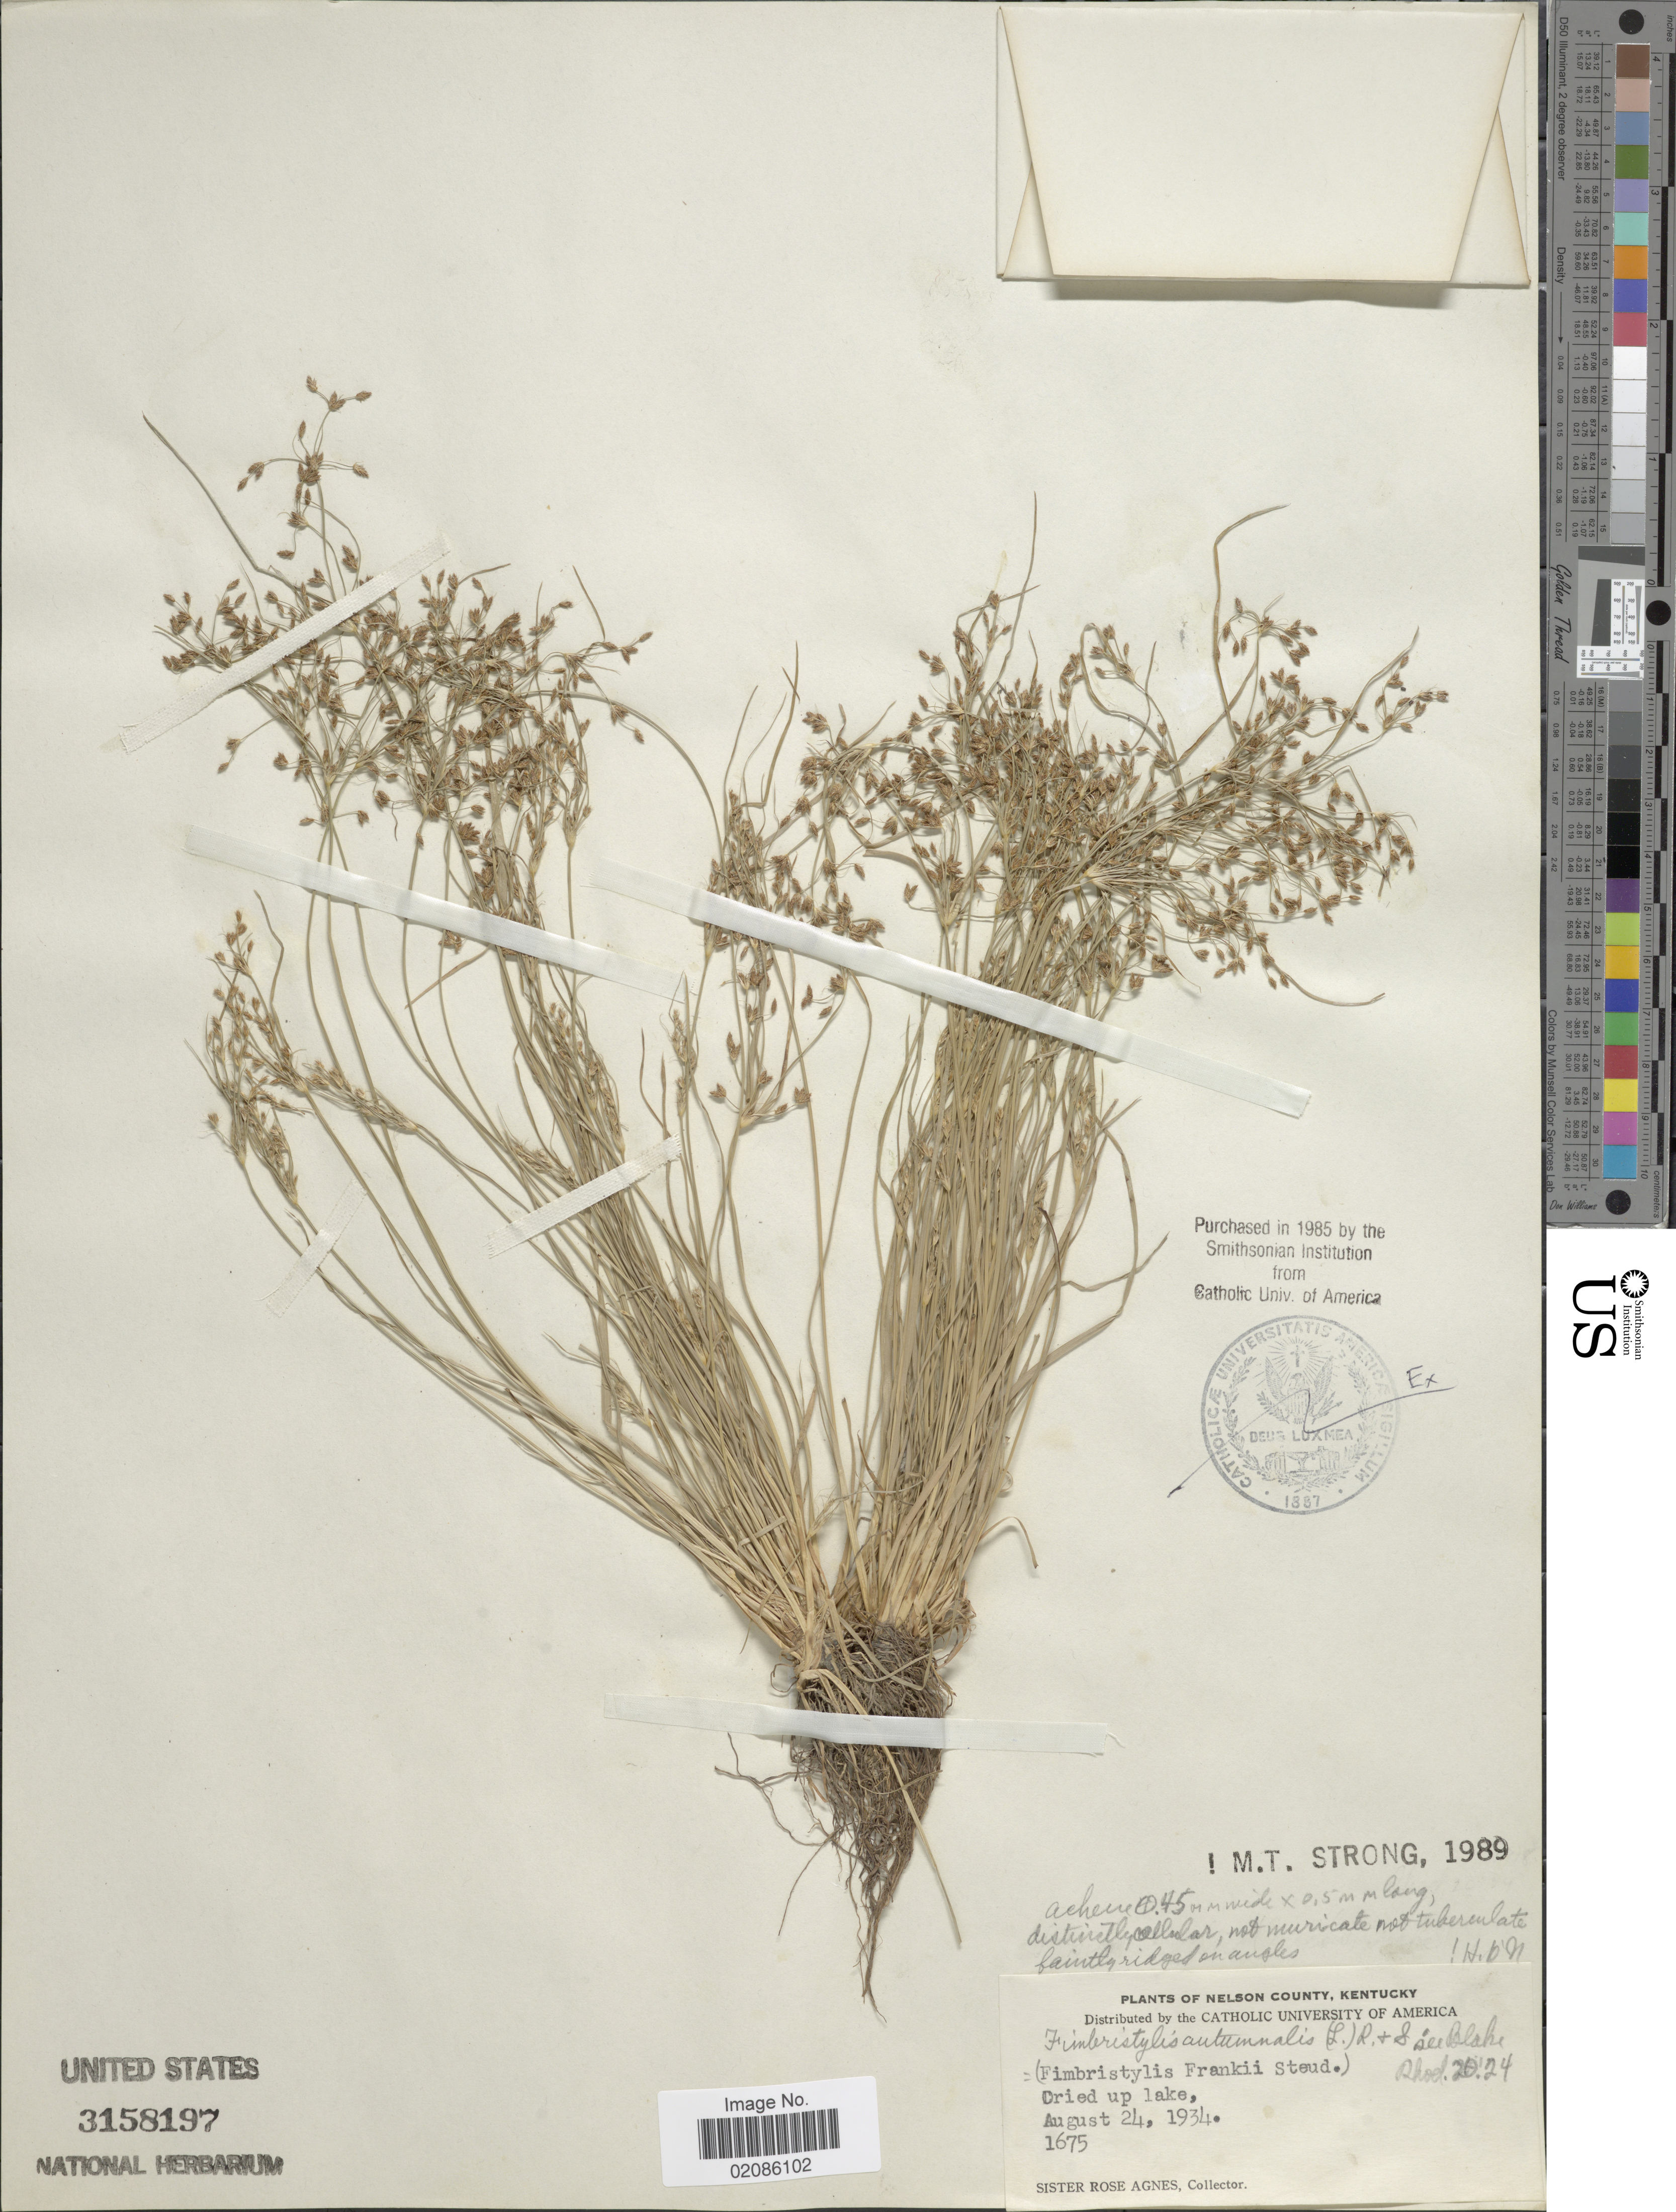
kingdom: Plantae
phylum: Tracheophyta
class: Liliopsida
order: Poales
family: Cyperaceae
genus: Fimbristylis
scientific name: Fimbristylis autumnalis (L.) Roem. & Schult.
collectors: Sister Rose Agnes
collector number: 1675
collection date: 1934-08-24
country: United States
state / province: Kentucky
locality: Nelson County.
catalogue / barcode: US 3158197